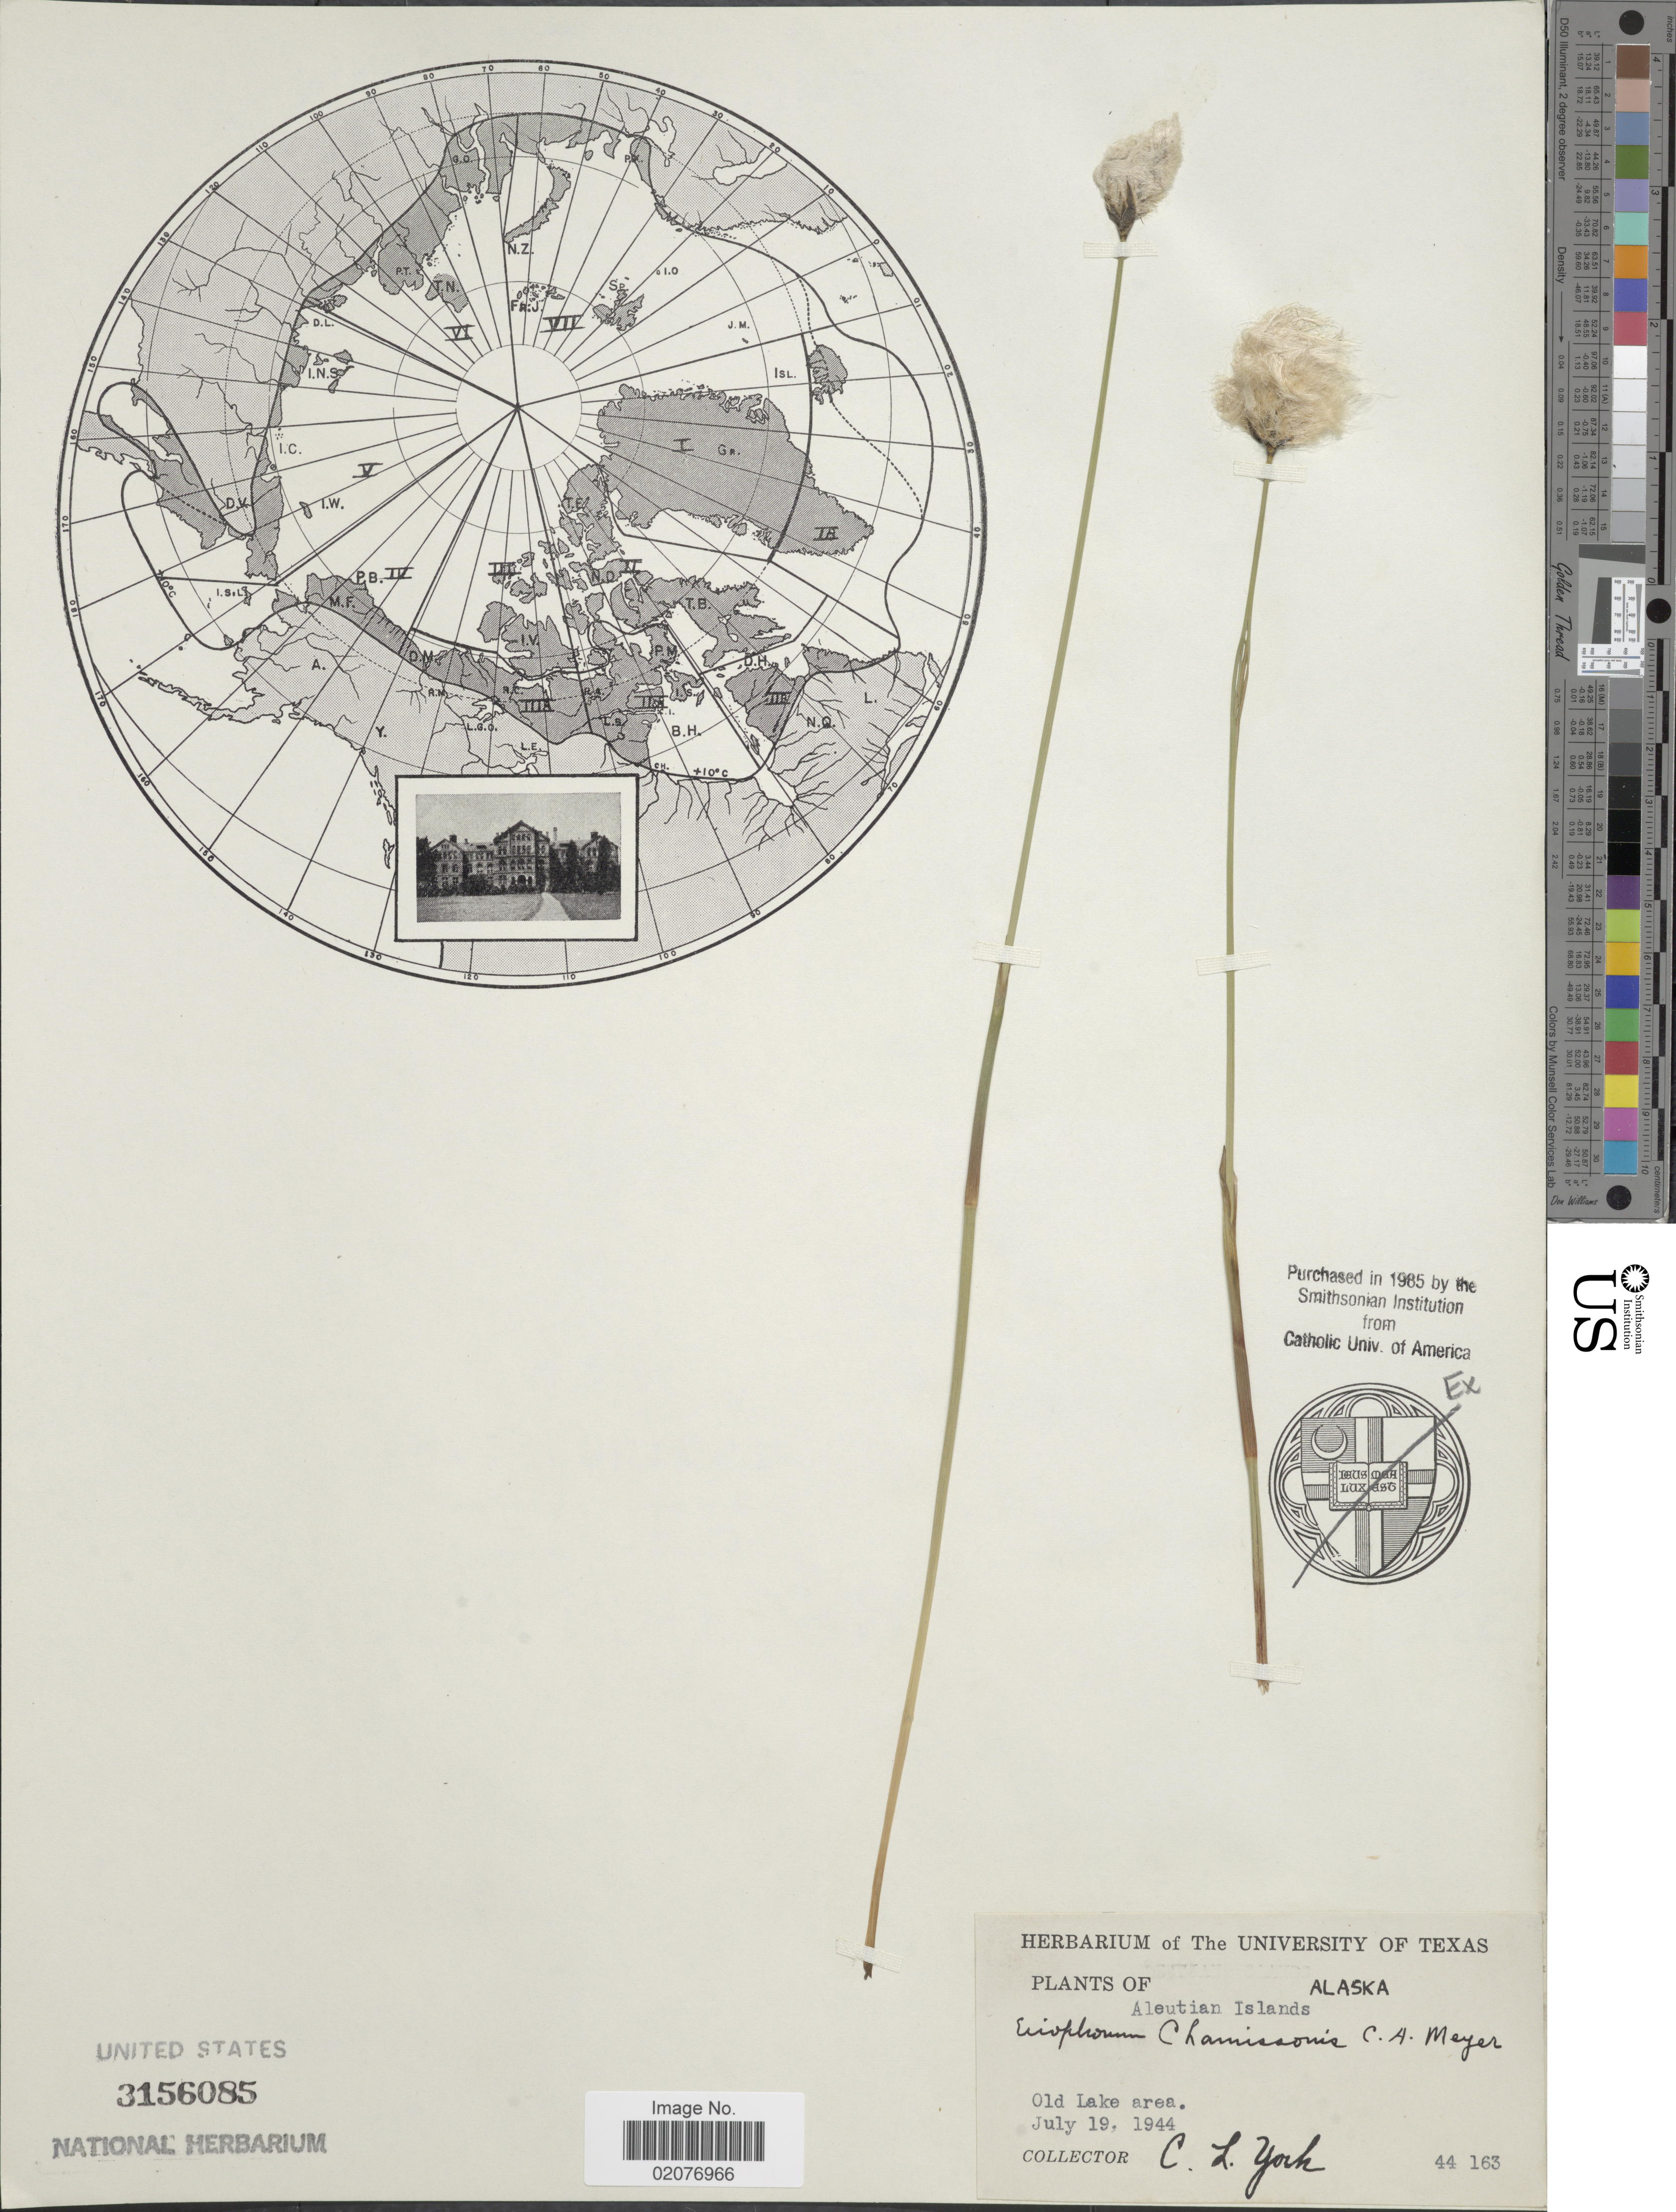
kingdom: Plantae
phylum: Tracheophyta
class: Liliopsida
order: Poales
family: Cyperaceae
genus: Eriophorum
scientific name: Eriophorum chamissonis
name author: C.A. Mey.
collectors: C. L. York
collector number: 44163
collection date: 1944-07-19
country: United States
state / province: Alaska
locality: Aleutian Islands, Old Lake area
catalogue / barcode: US 3156085